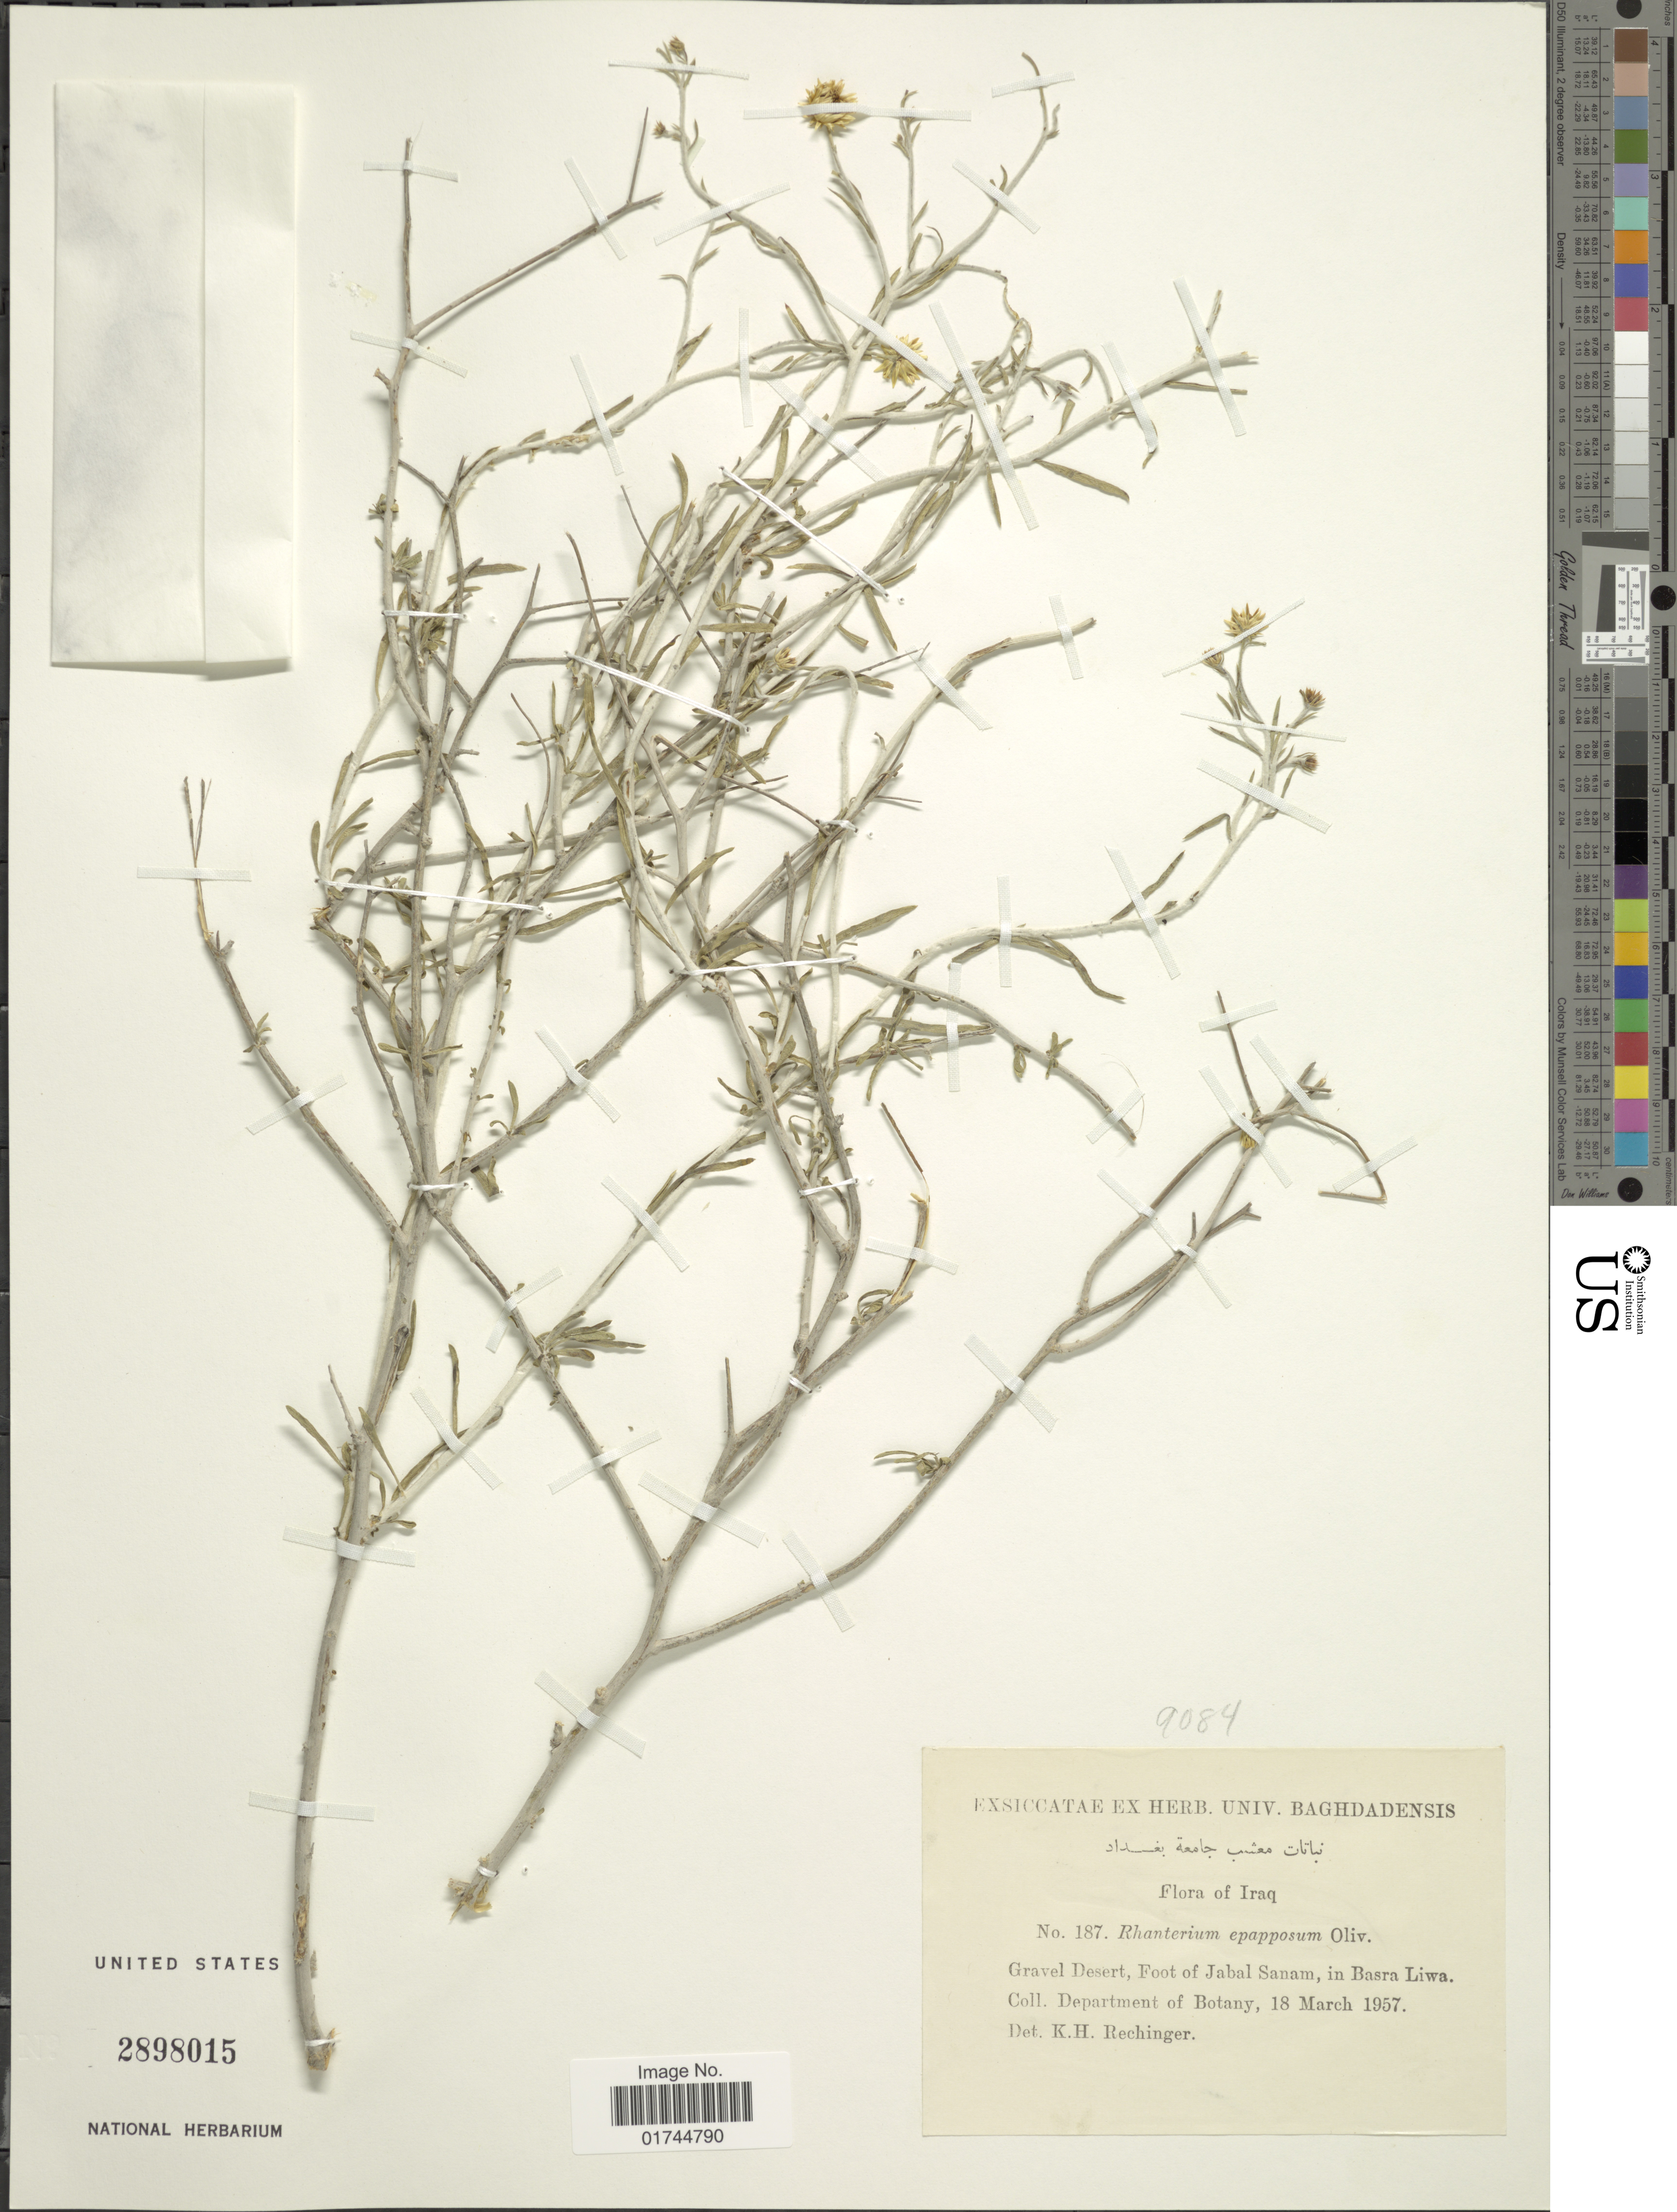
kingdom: Plantae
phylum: Tracheophyta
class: Magnoliopsida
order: Asterales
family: Asteraceae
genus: Rhanterium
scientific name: Rhanterium epapposum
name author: Oliv.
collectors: Department of Botany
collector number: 187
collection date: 1957-03-18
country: Iraq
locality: Gravel Desert, Foot of Jabal Sanam, in Basra Liwa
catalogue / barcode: US 2898015